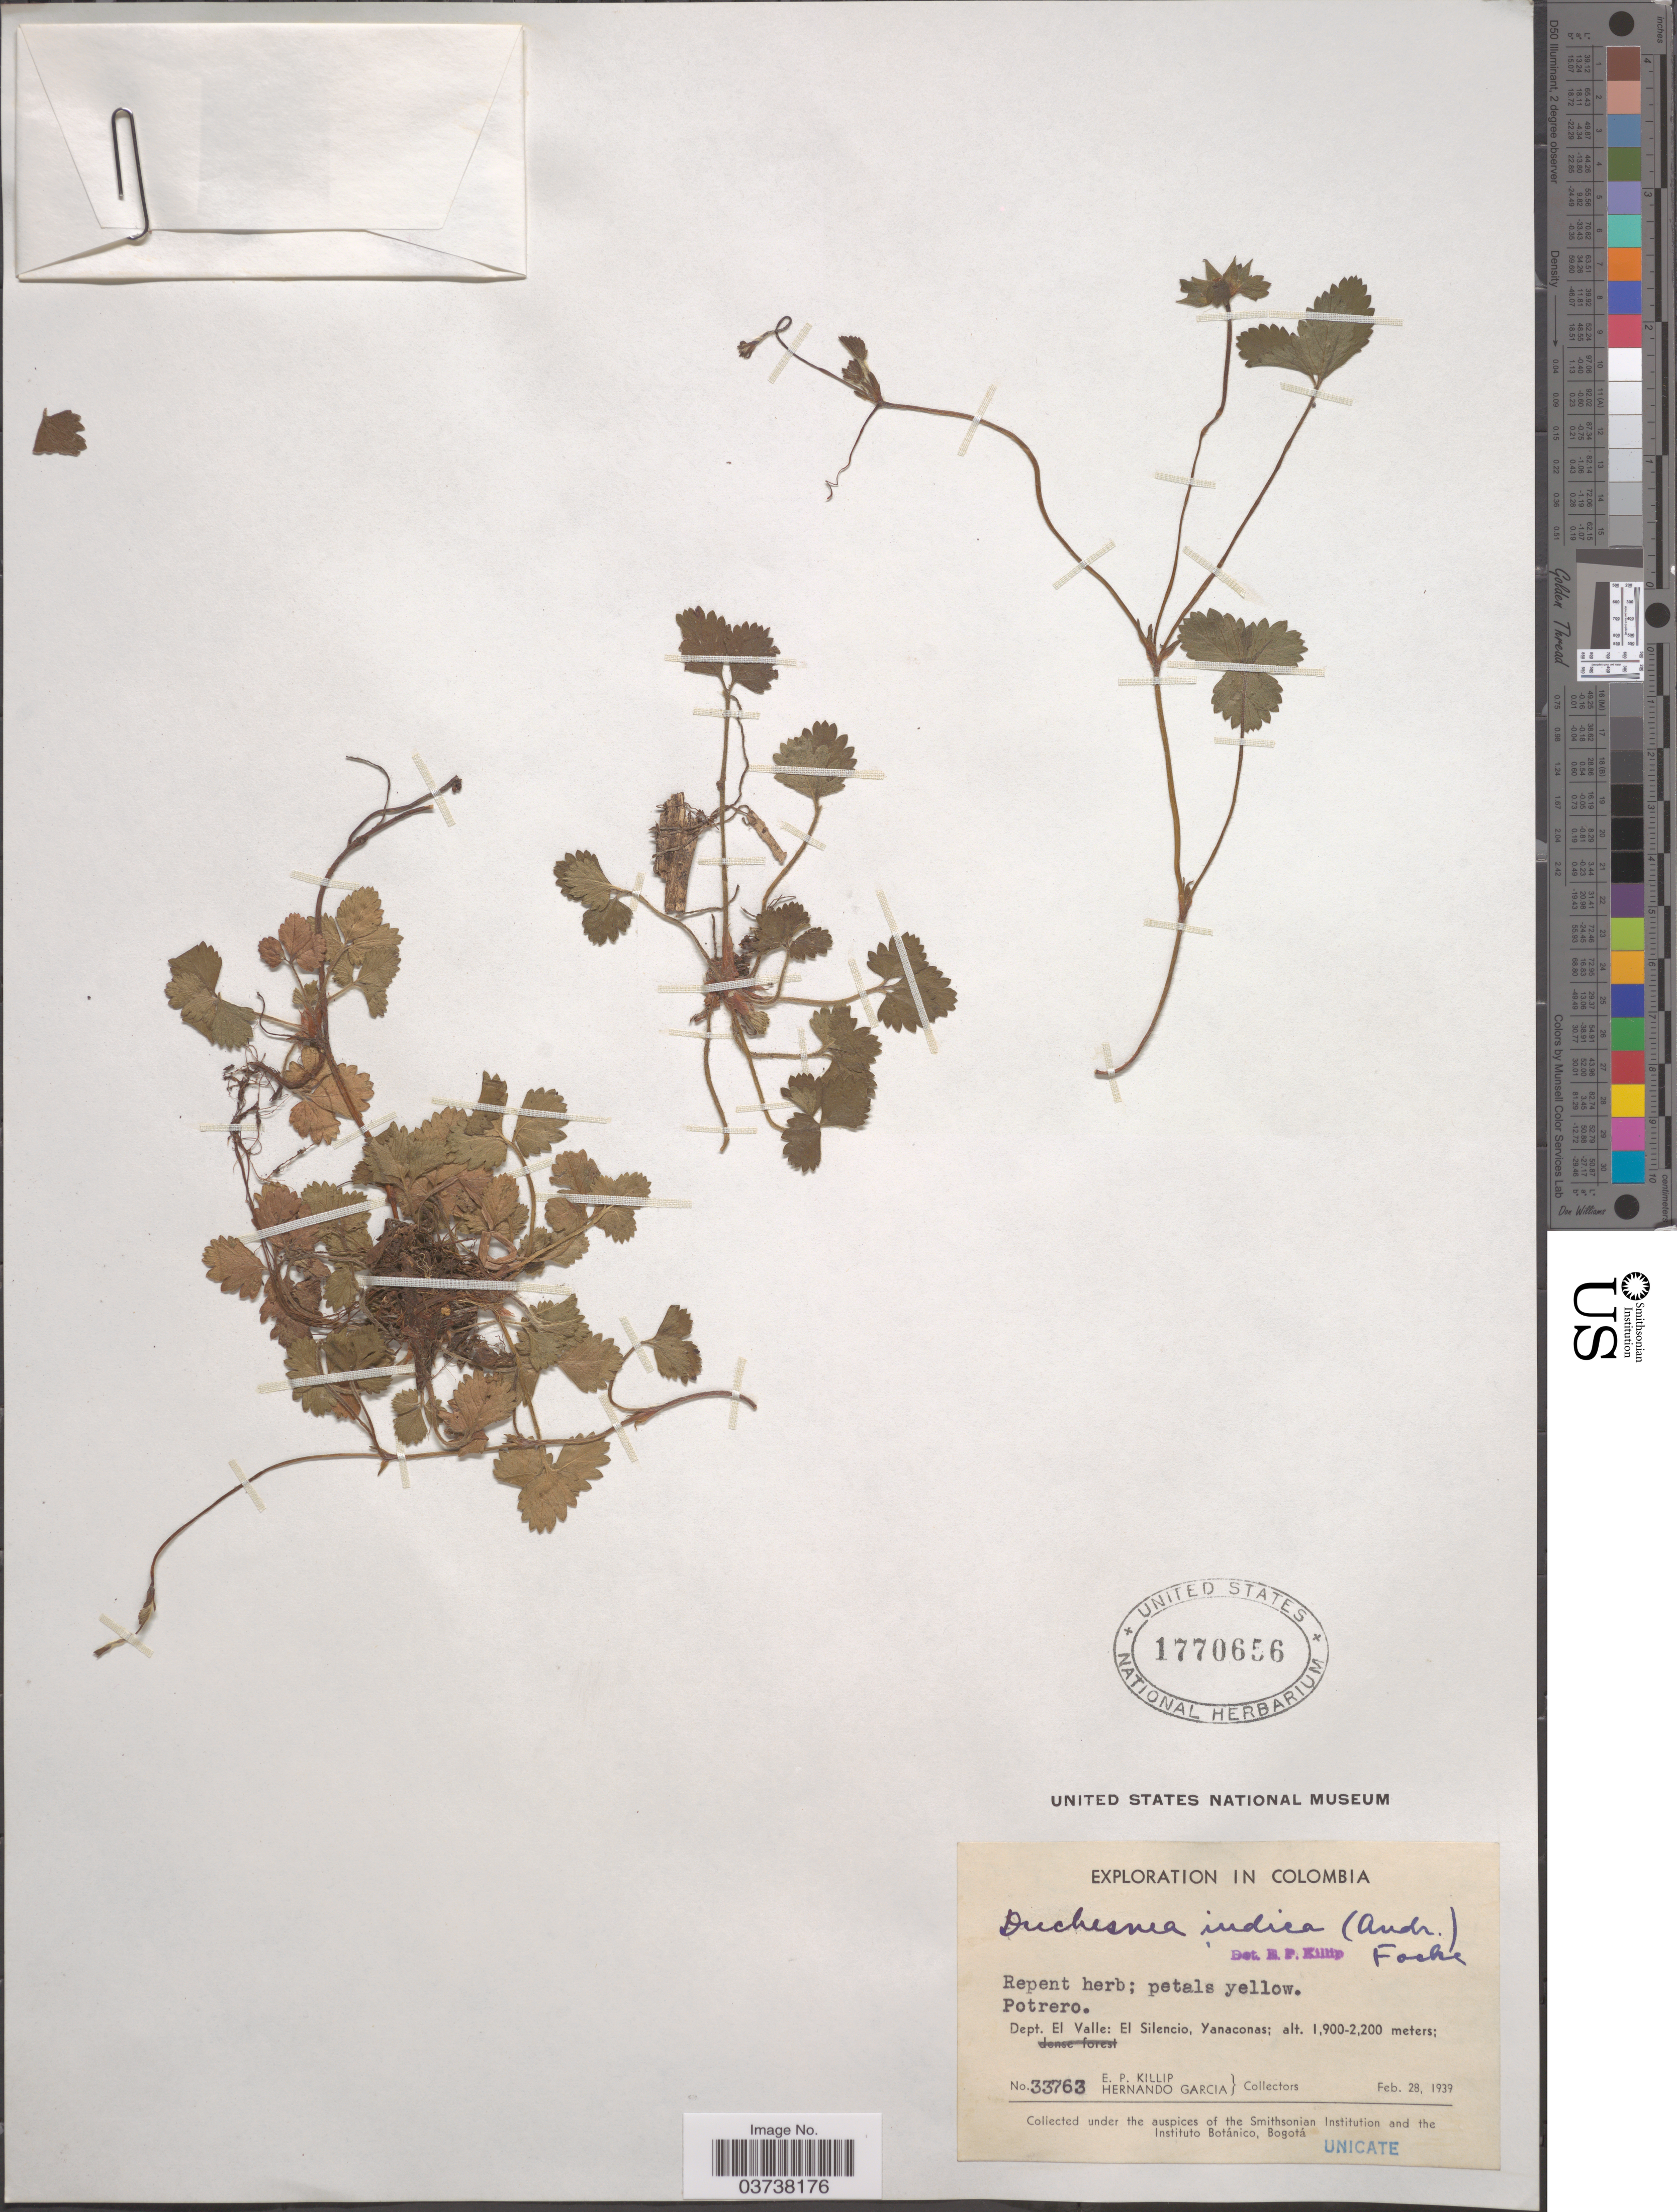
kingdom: Plantae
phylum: Tracheophyta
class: Magnoliopsida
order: Rosales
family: Rosaceae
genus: Potentilla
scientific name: Potentilla indica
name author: (Andrews) Th. Wolf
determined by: Strong, Mark T., (BOT), Smithsonian Institution - National Museum of Natural History (UNITED STATES)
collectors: E. P. Killip & H. Garcia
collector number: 33763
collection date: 1939-02-28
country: Colombia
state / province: Valle del Cauca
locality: Dept. El Valle: El Silencio, Yanaconas.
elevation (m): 1900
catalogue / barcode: US 1770656